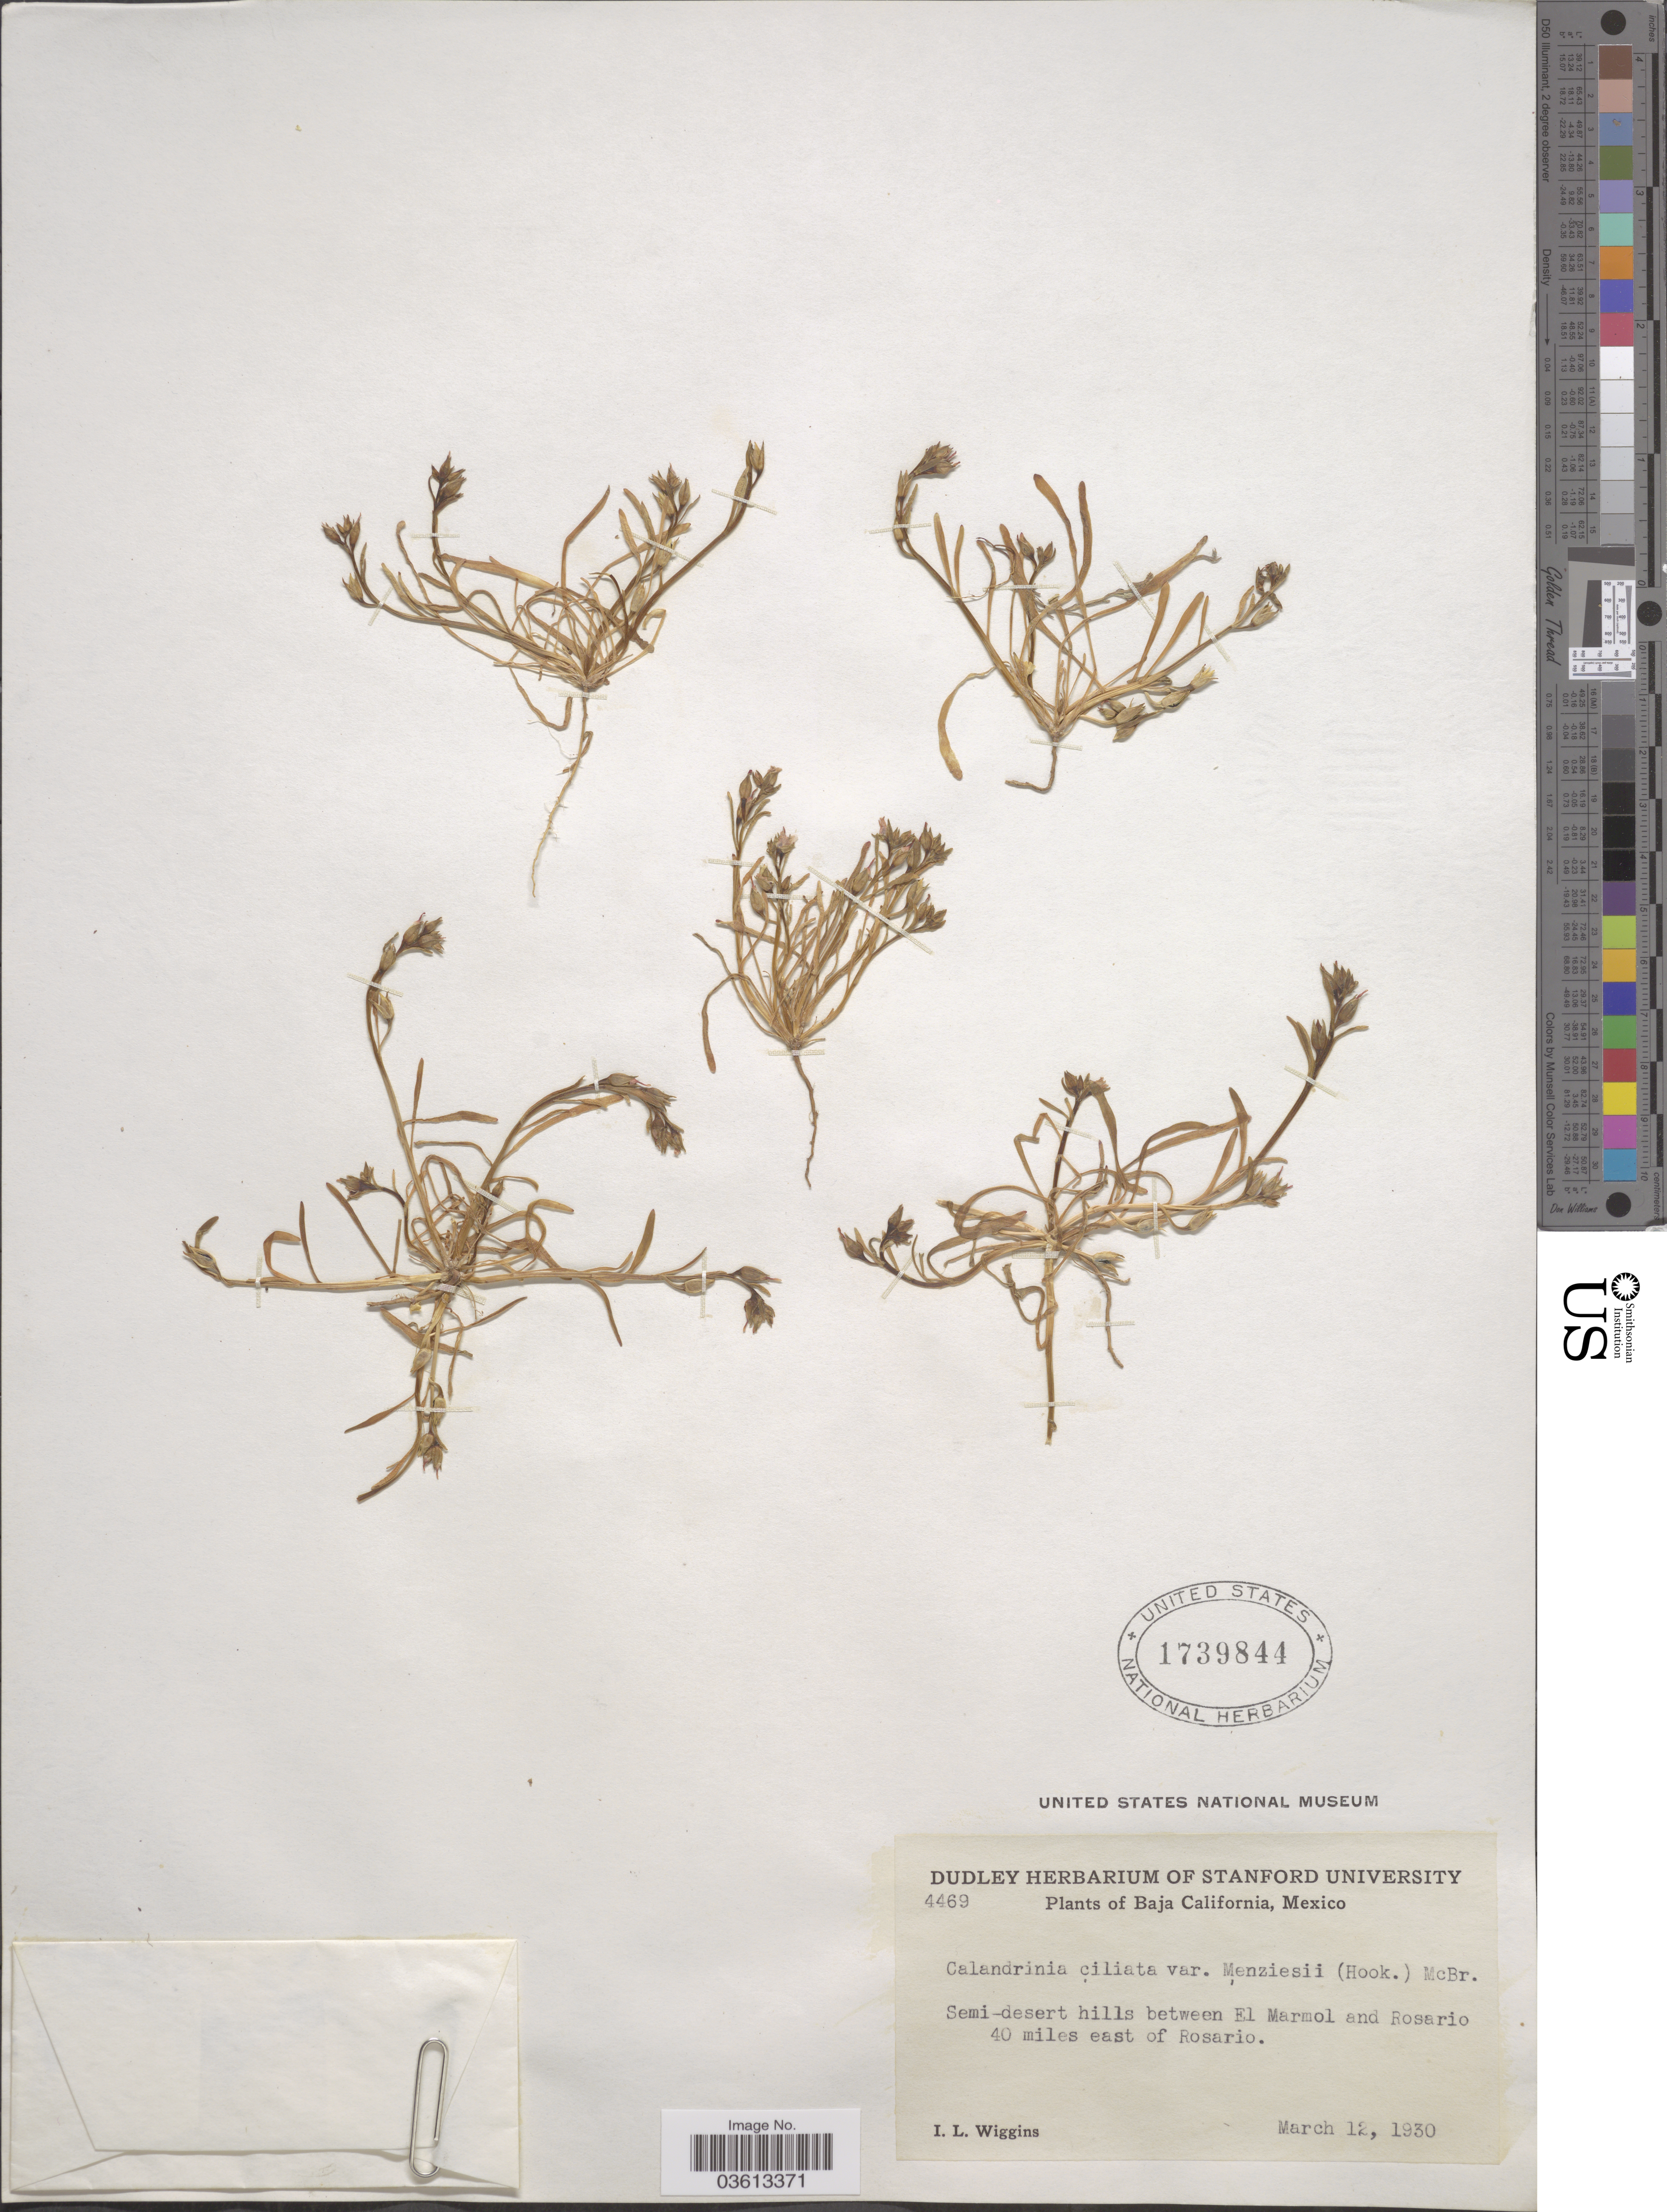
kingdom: Plantae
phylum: Tracheophyta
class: Magnoliopsida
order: Caryophyllales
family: Montiaceae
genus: Calandrinia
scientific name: Calandrinia ciliata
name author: (Ruiz & Pav.) DC.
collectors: I. L. Wiggins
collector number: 4469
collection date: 1930-03-12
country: Mexico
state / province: Baja California Norte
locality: Semi-desert hills between El Marmol and Rosario 40 miles east of Rosario.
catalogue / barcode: US 1739844